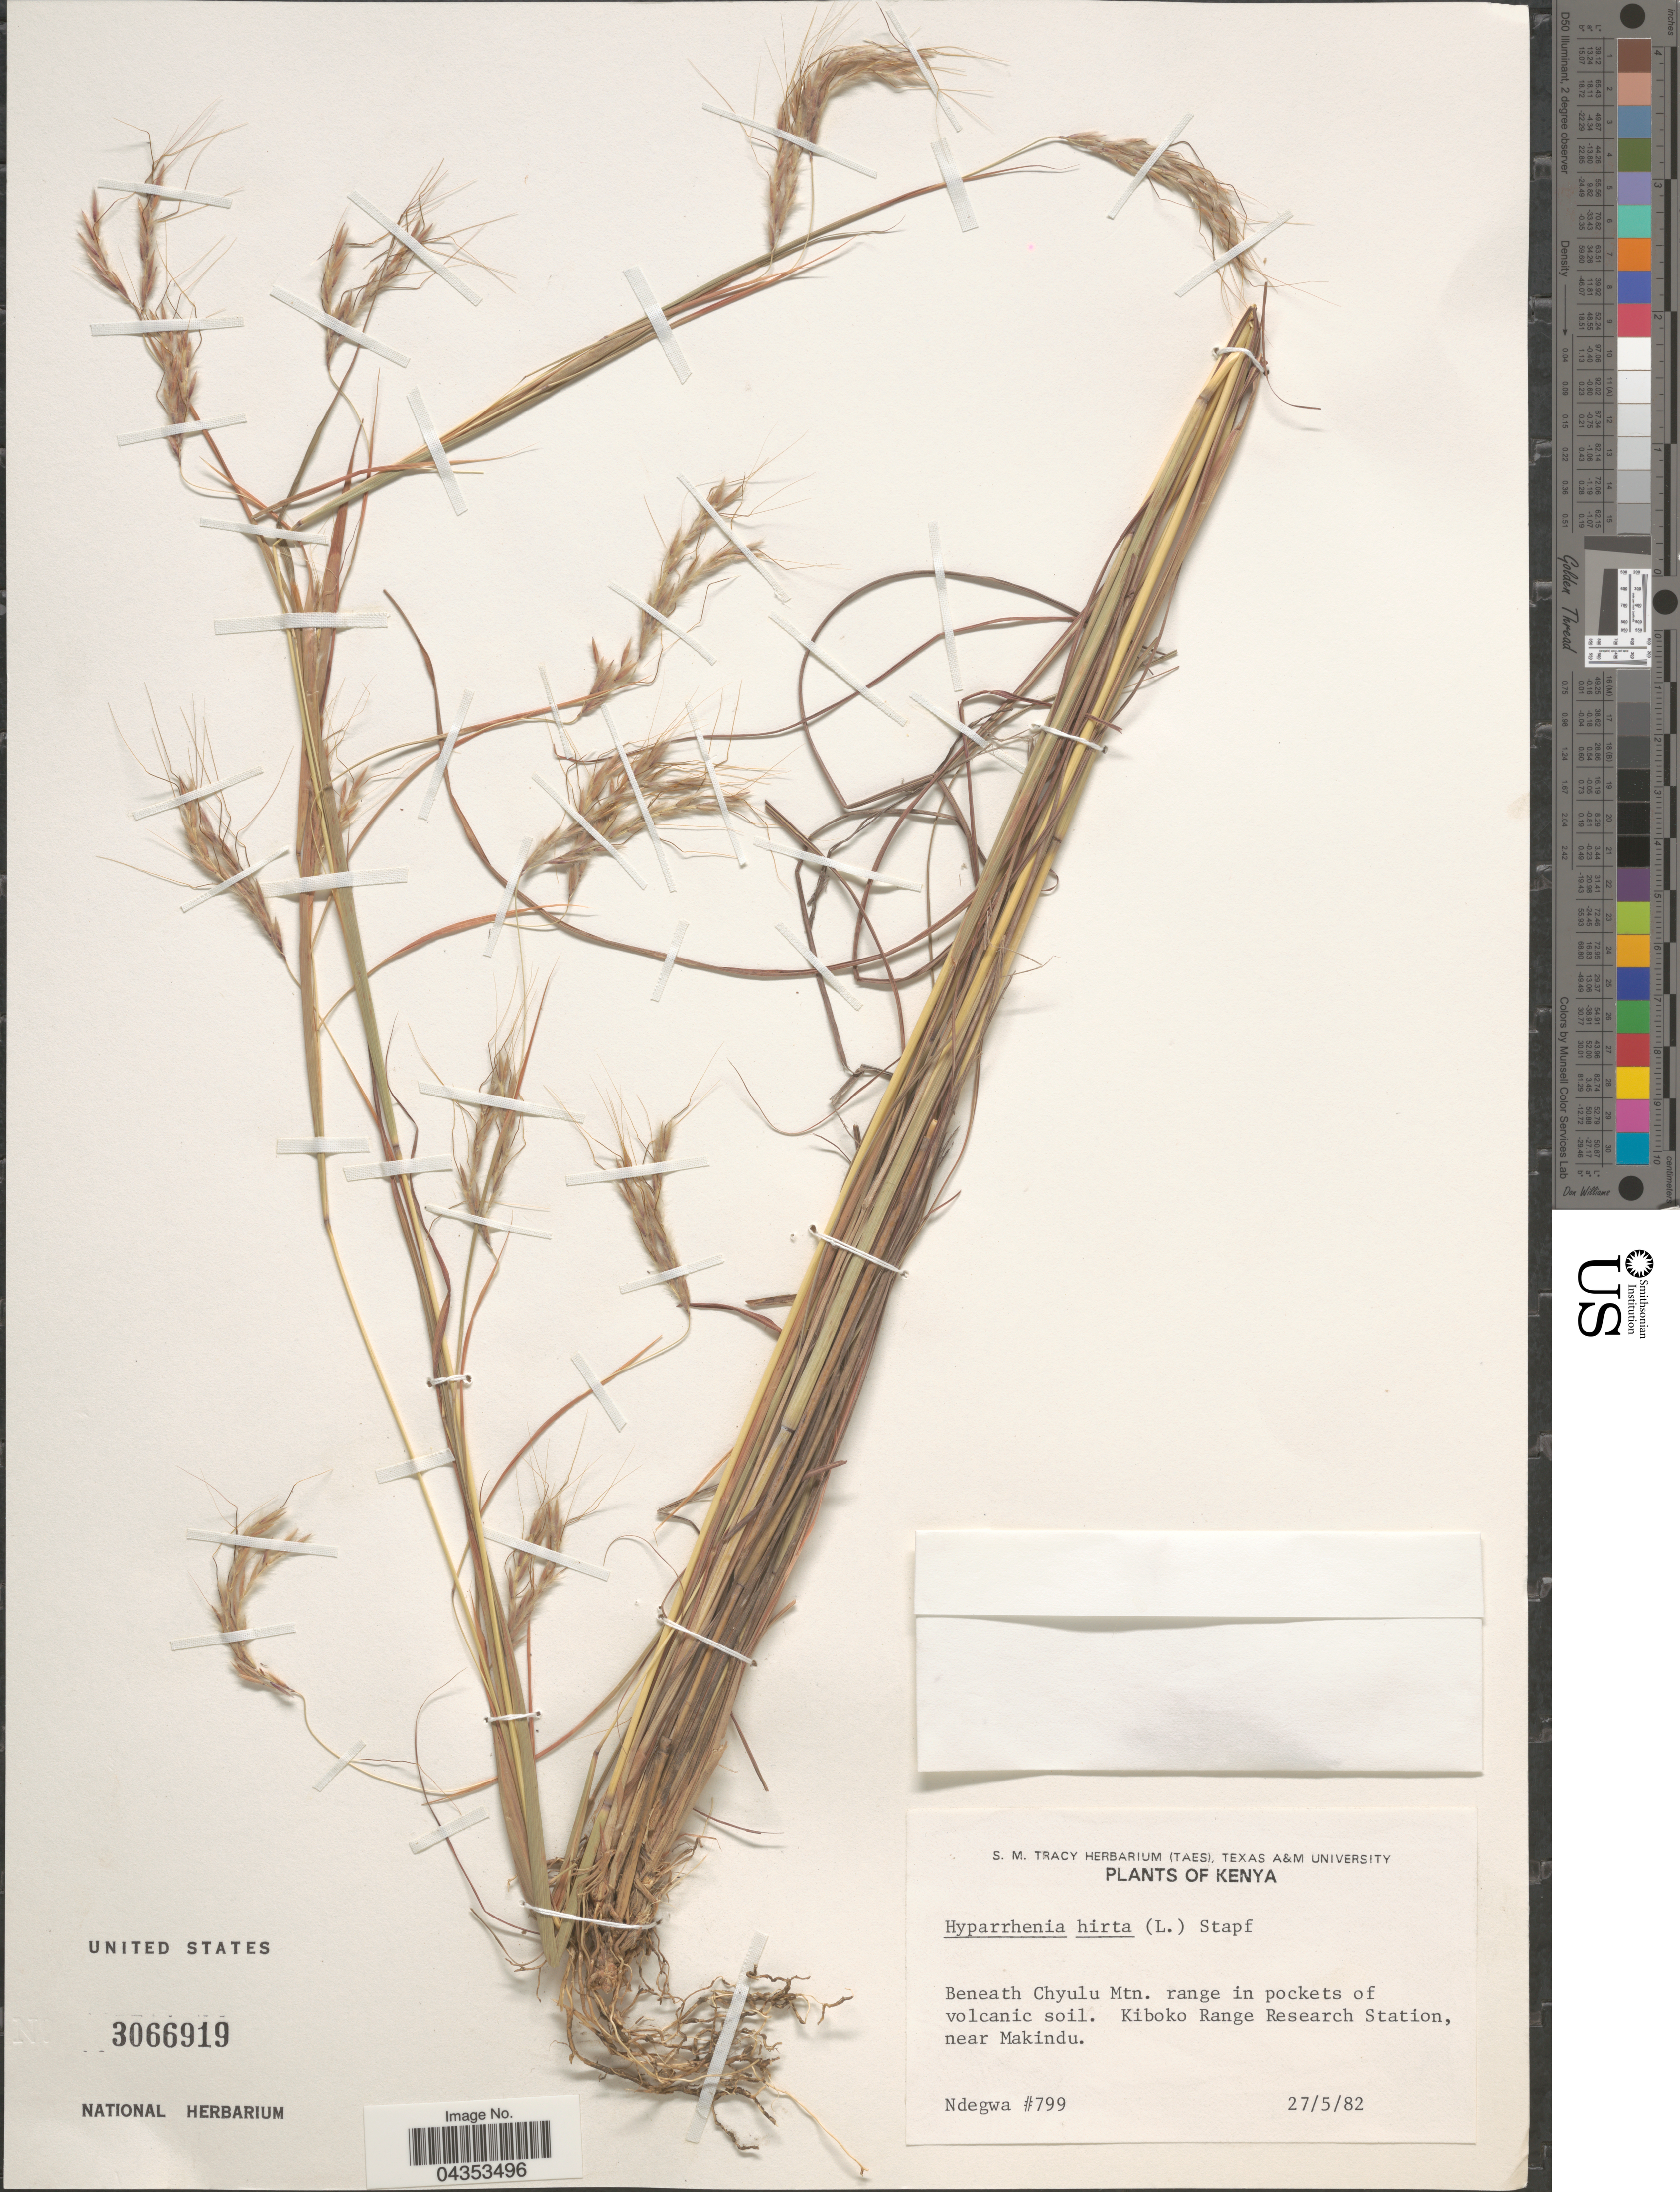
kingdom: Plantae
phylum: Tracheophyta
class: Liliopsida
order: Poales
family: Poaceae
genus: Hyparrhenia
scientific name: Hyparrhenia hirta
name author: (L.) Stapf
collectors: -. Ndegwa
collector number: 799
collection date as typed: Transcribed d/m/y: 27/5/82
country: Kenya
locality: Beneath Chyulu Mtn. range in pockets volcanic soil. Kiboko Range Research Station, near Makindu.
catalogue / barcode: US 3066919